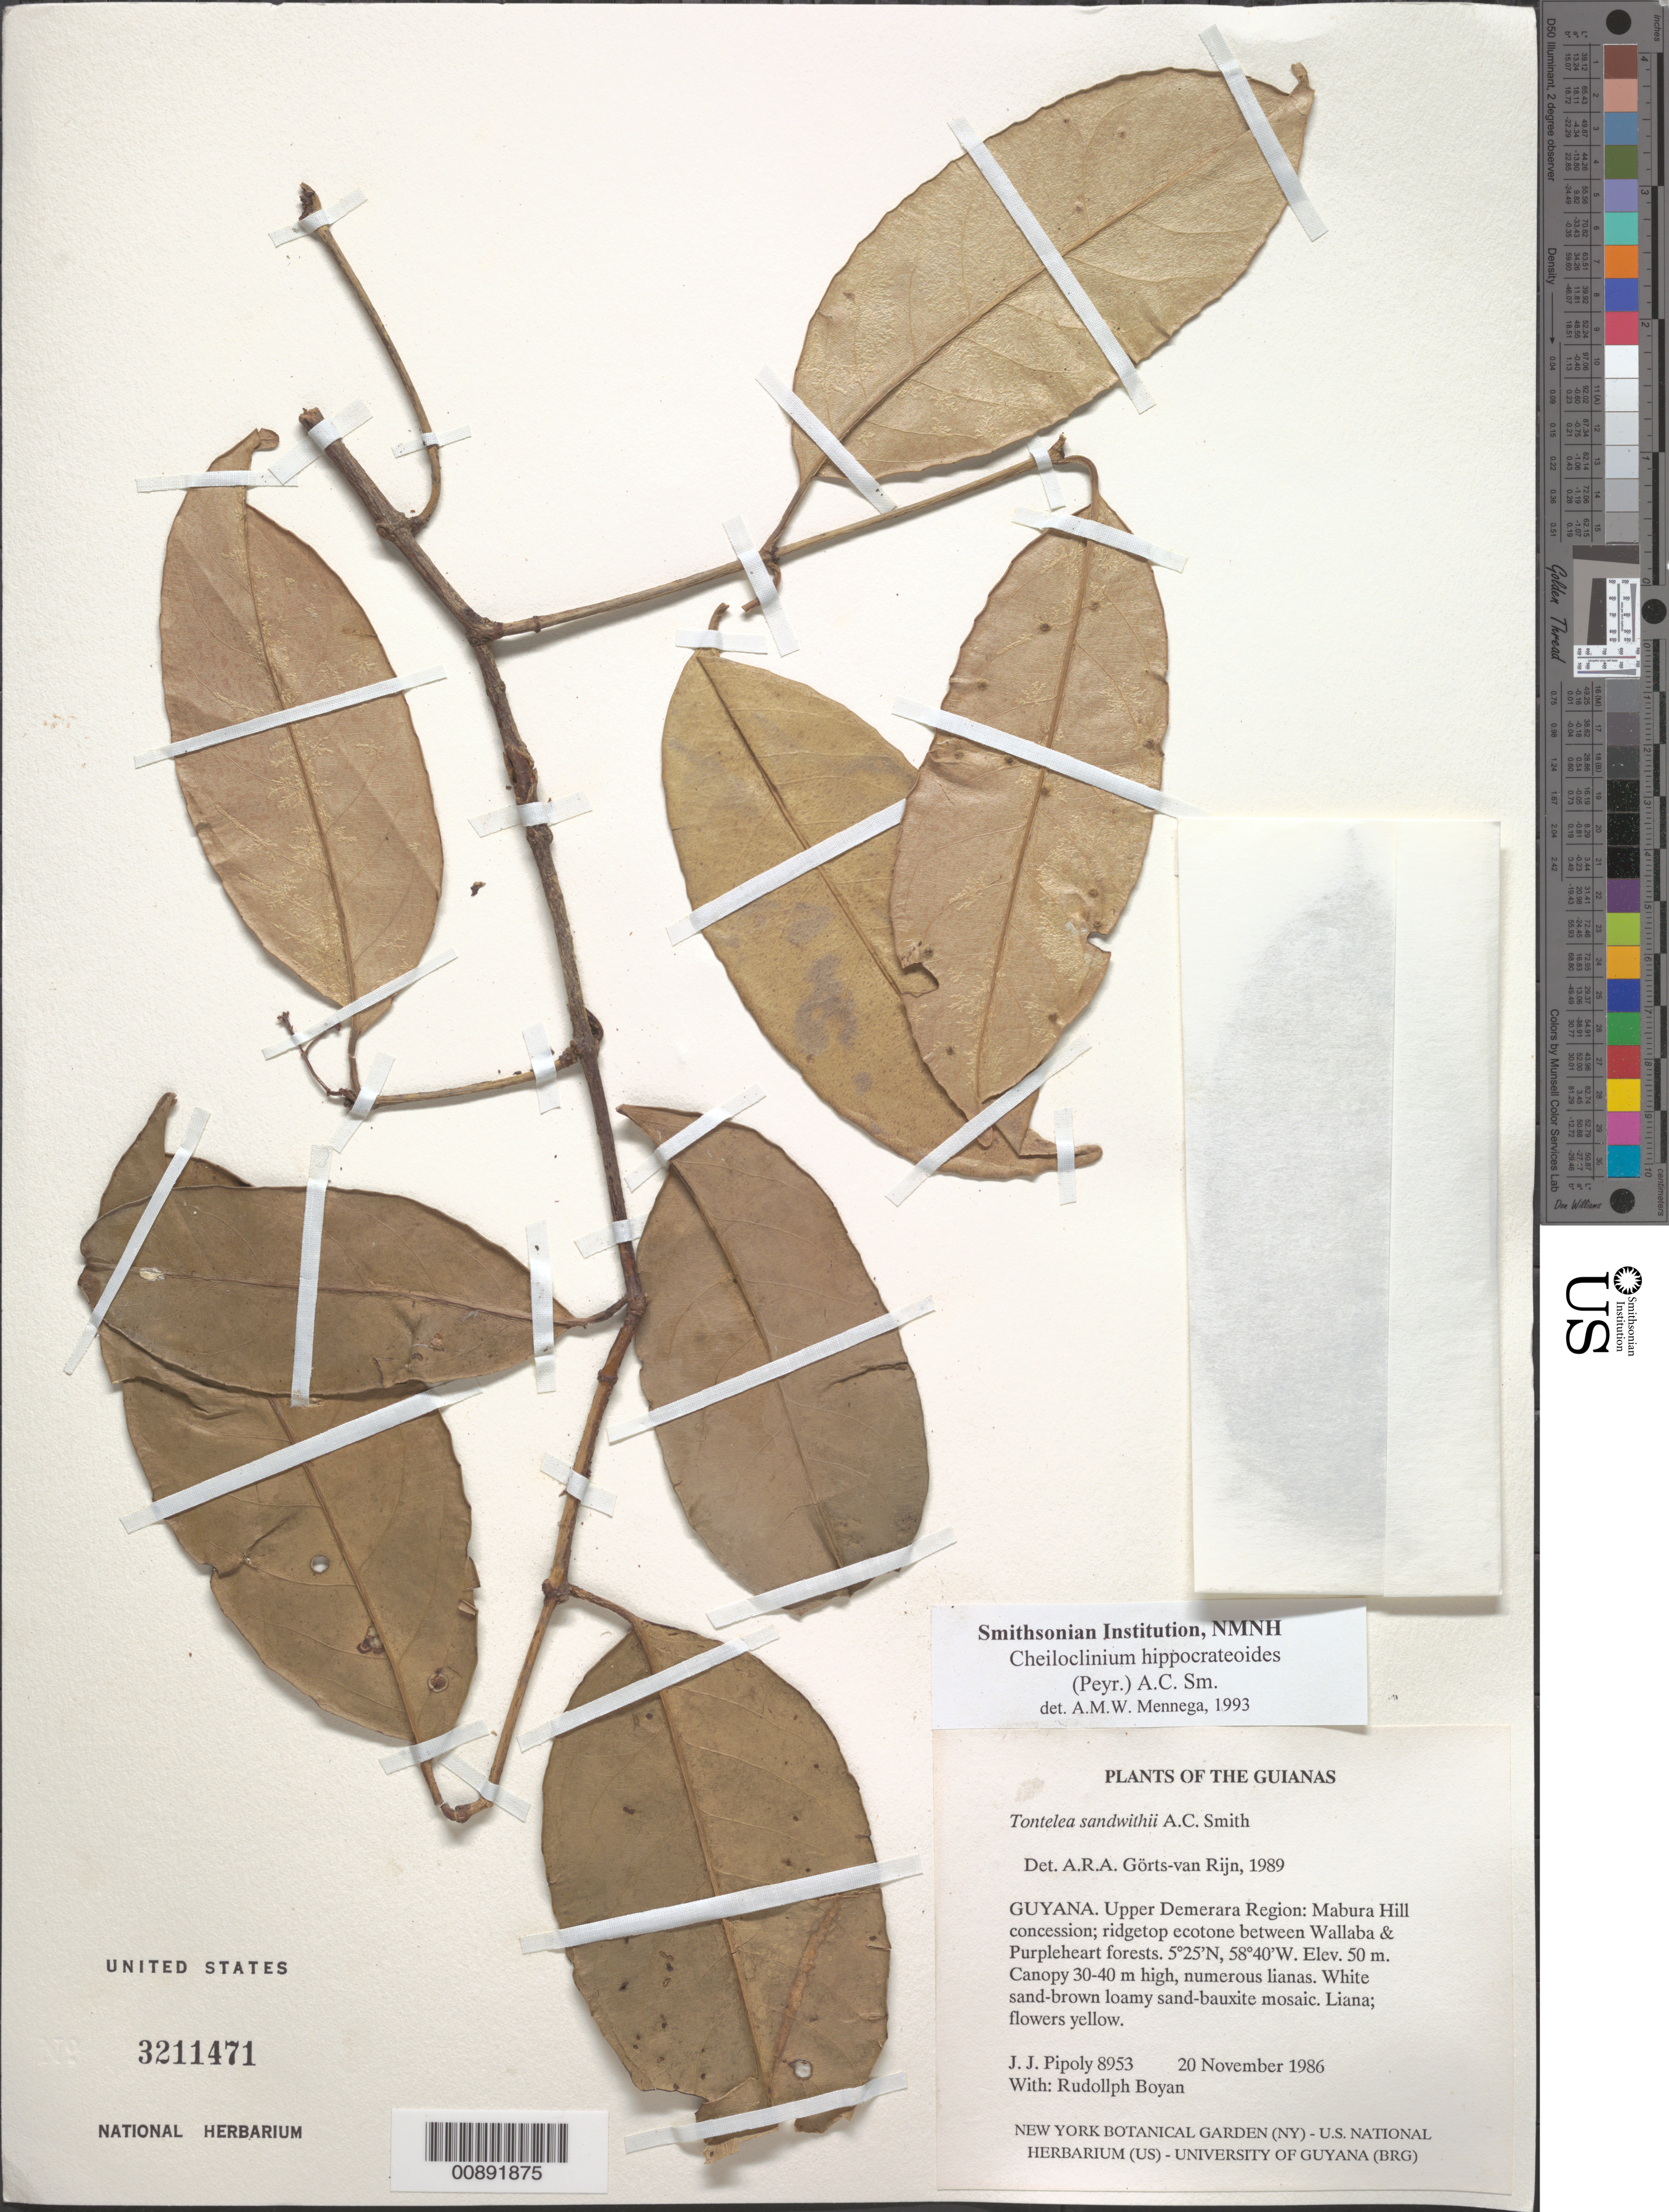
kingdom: Plantae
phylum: Tracheophyta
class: Magnoliopsida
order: Celastrales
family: Celastraceae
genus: Cheiloclinium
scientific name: Cheiloclinium hippocrateoides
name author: (Peyr.) A.C. Sm.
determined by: Mennega, A. M. W.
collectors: J. J. Pipoly & R. Boyan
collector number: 8953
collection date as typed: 20 November 1986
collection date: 1986-11-20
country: Guyana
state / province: U. Demerara-Berbice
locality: Mabura Hill Timber Concession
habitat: Ridgetop ecotone between Kakaralli- Wallaba & Purpleheart- Morabukea forest. White sand, brown loamy sand-bauxite mosaic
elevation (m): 50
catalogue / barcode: US 3211471